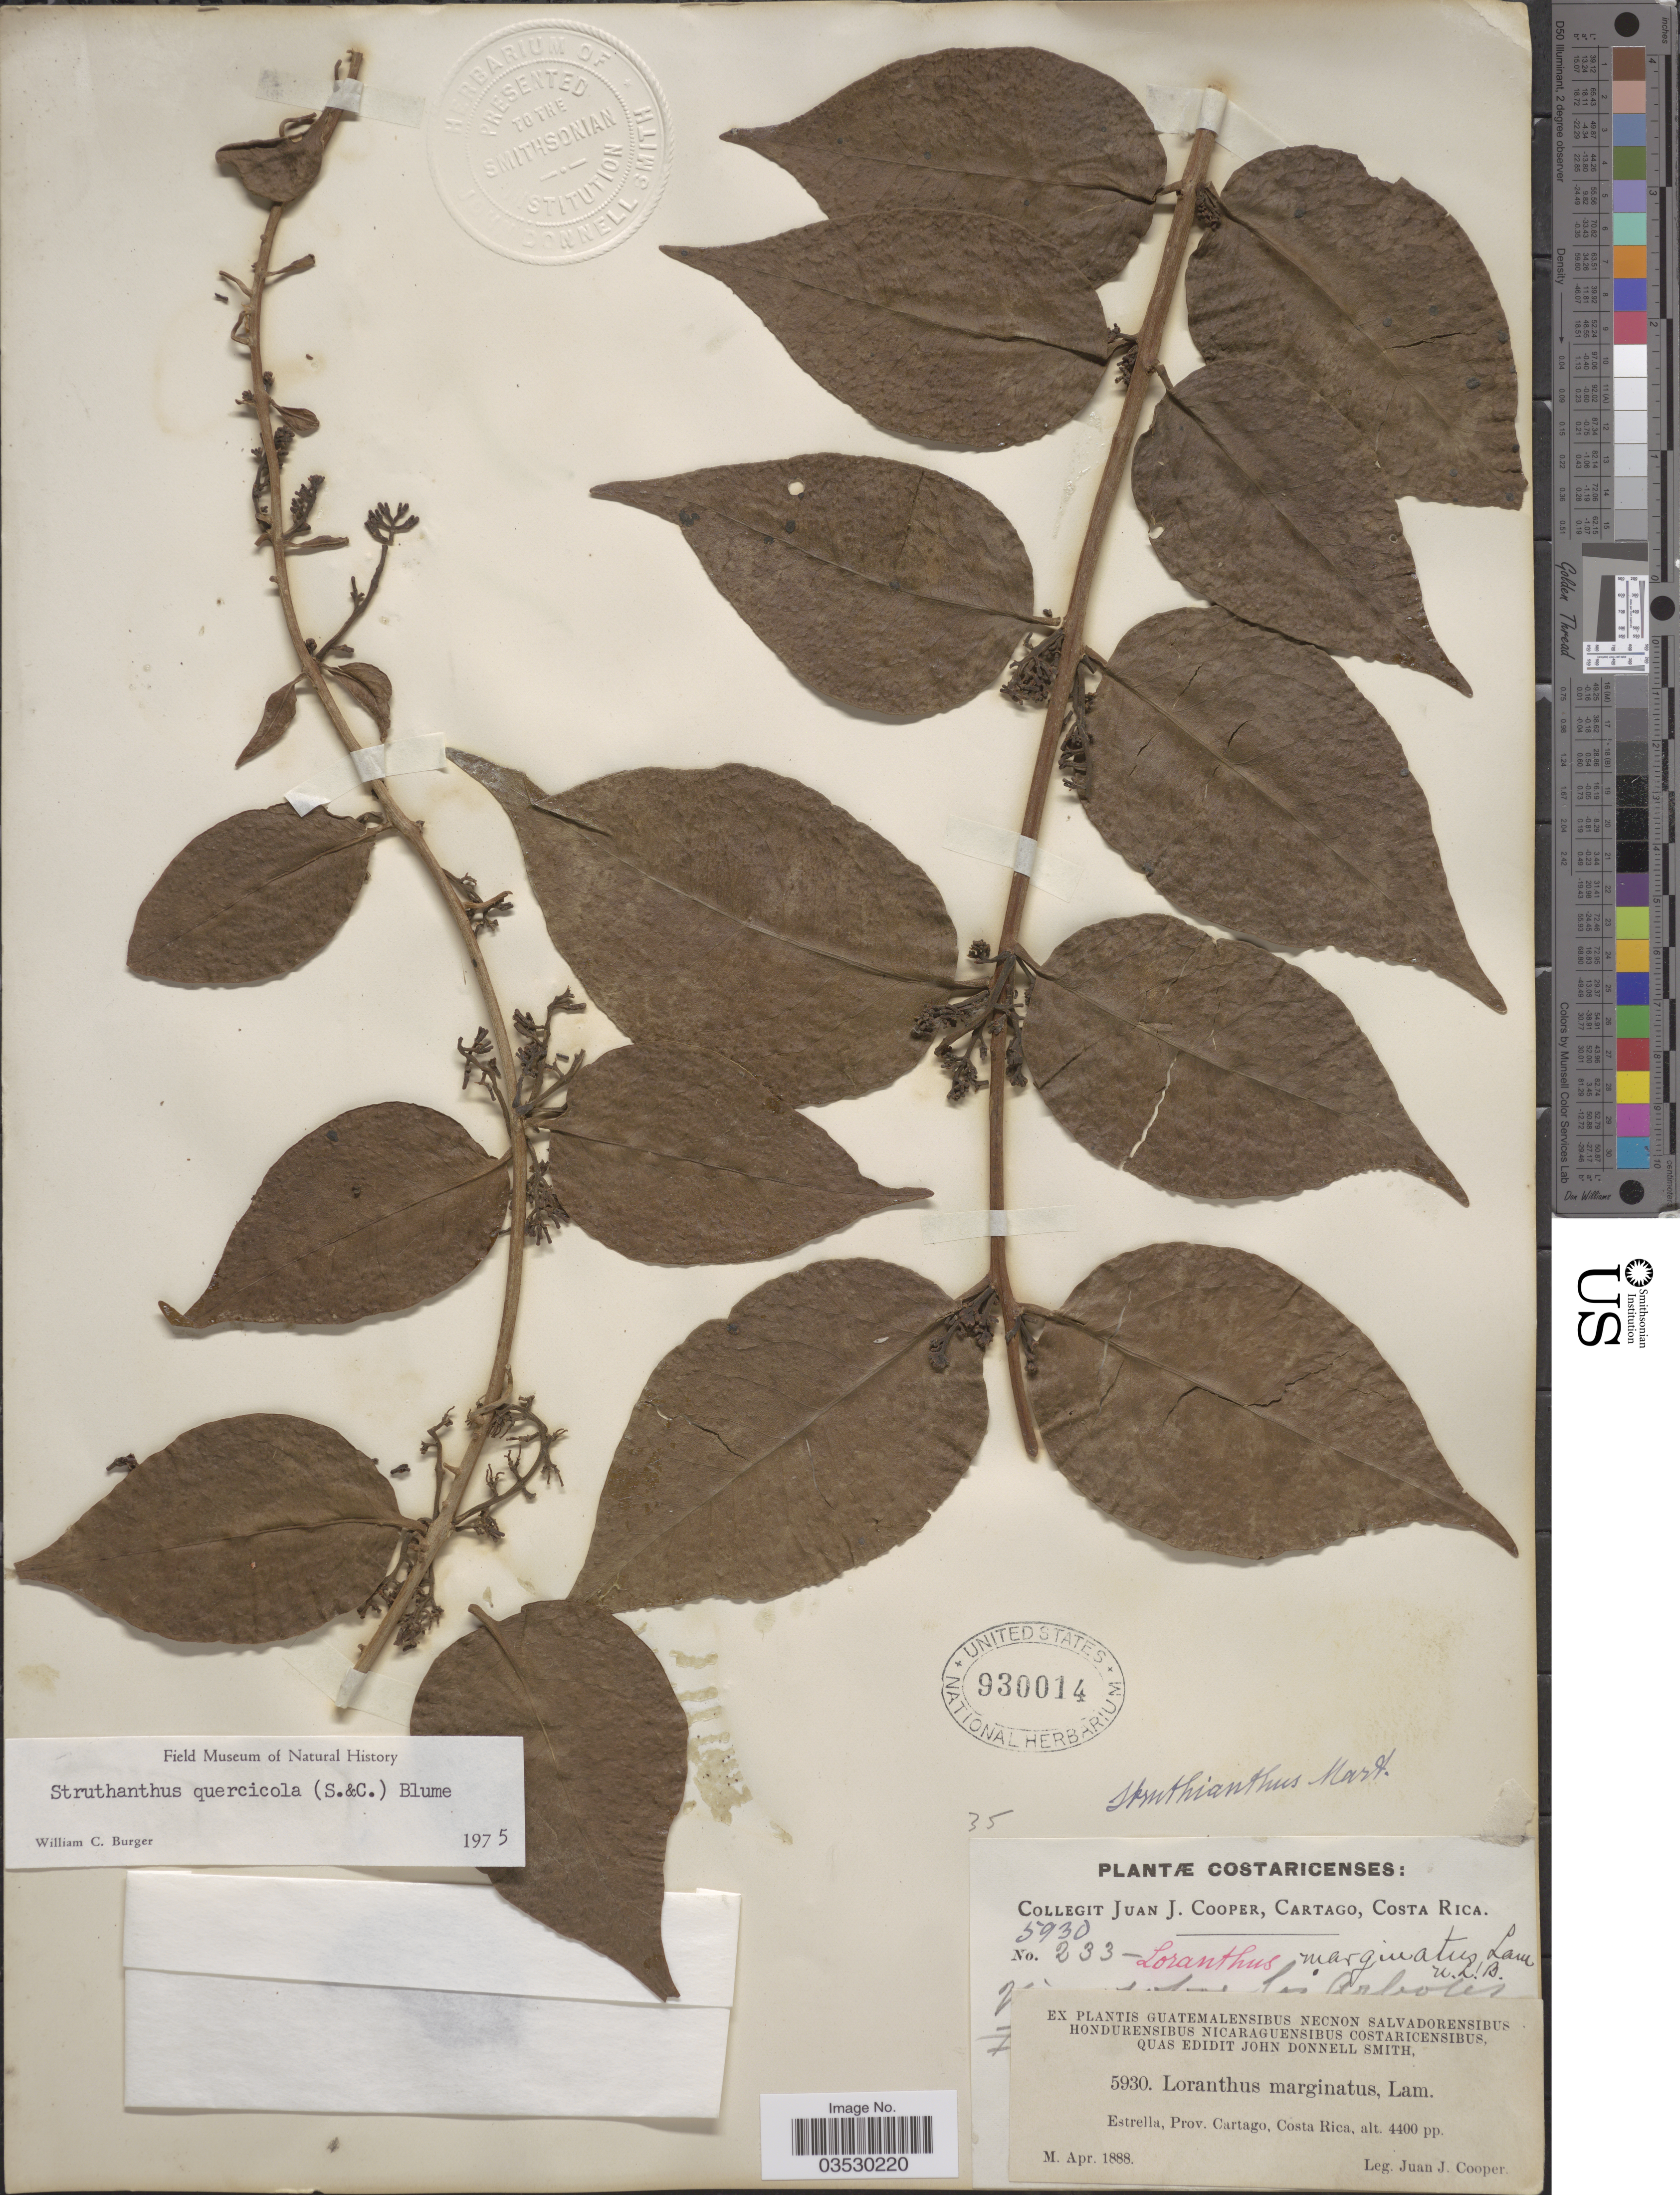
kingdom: Plantae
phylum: Tracheophyta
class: Magnoliopsida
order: Santalales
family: Loranthaceae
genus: Struthanthus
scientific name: Struthanthus quercicola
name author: (Kuijt) Cham. & Schltr.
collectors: J. J. Cooper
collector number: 5930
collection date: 1888-04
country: Costa Rica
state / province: Cartago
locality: Estrella.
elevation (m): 1341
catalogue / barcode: US 930014